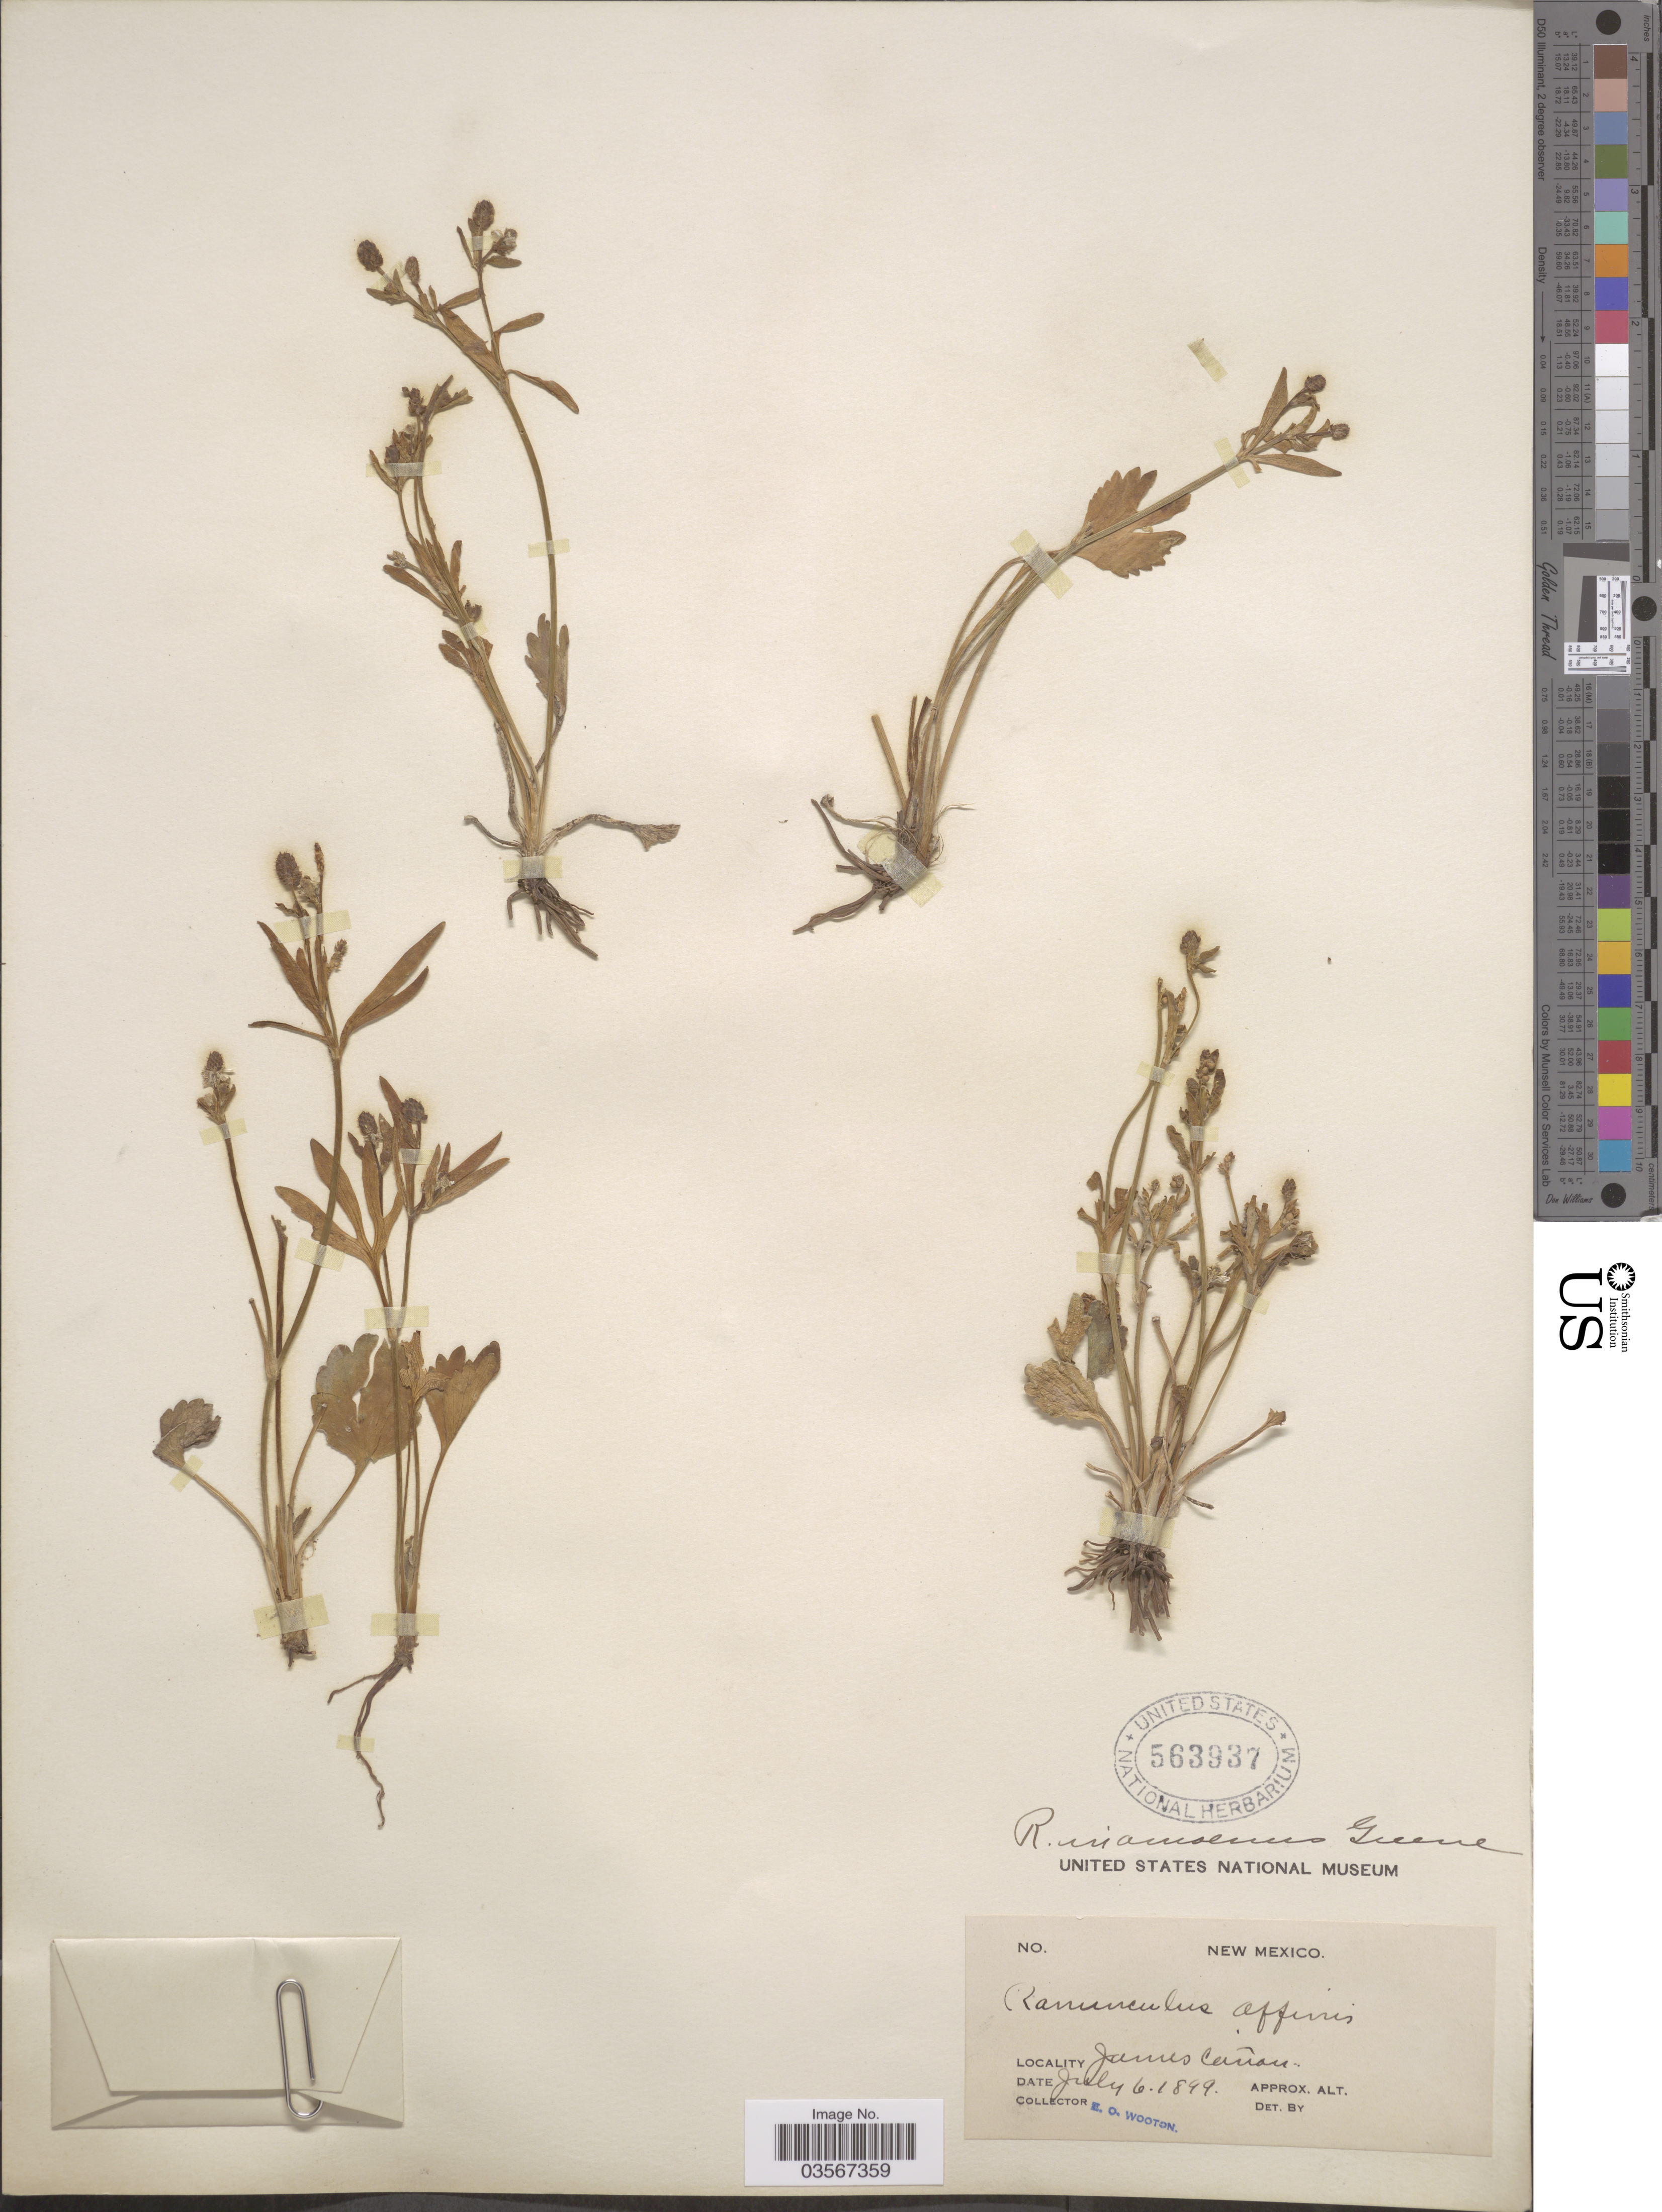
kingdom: Plantae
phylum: Tracheophyta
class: Magnoliopsida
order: Ranunculales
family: Ranunculaceae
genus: Ranunculus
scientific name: Ranunculus inamoenus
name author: Greene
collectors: E. O. Wooton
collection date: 1899-07-06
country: United States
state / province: New Mexico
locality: James Cañon.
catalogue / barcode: US 563937